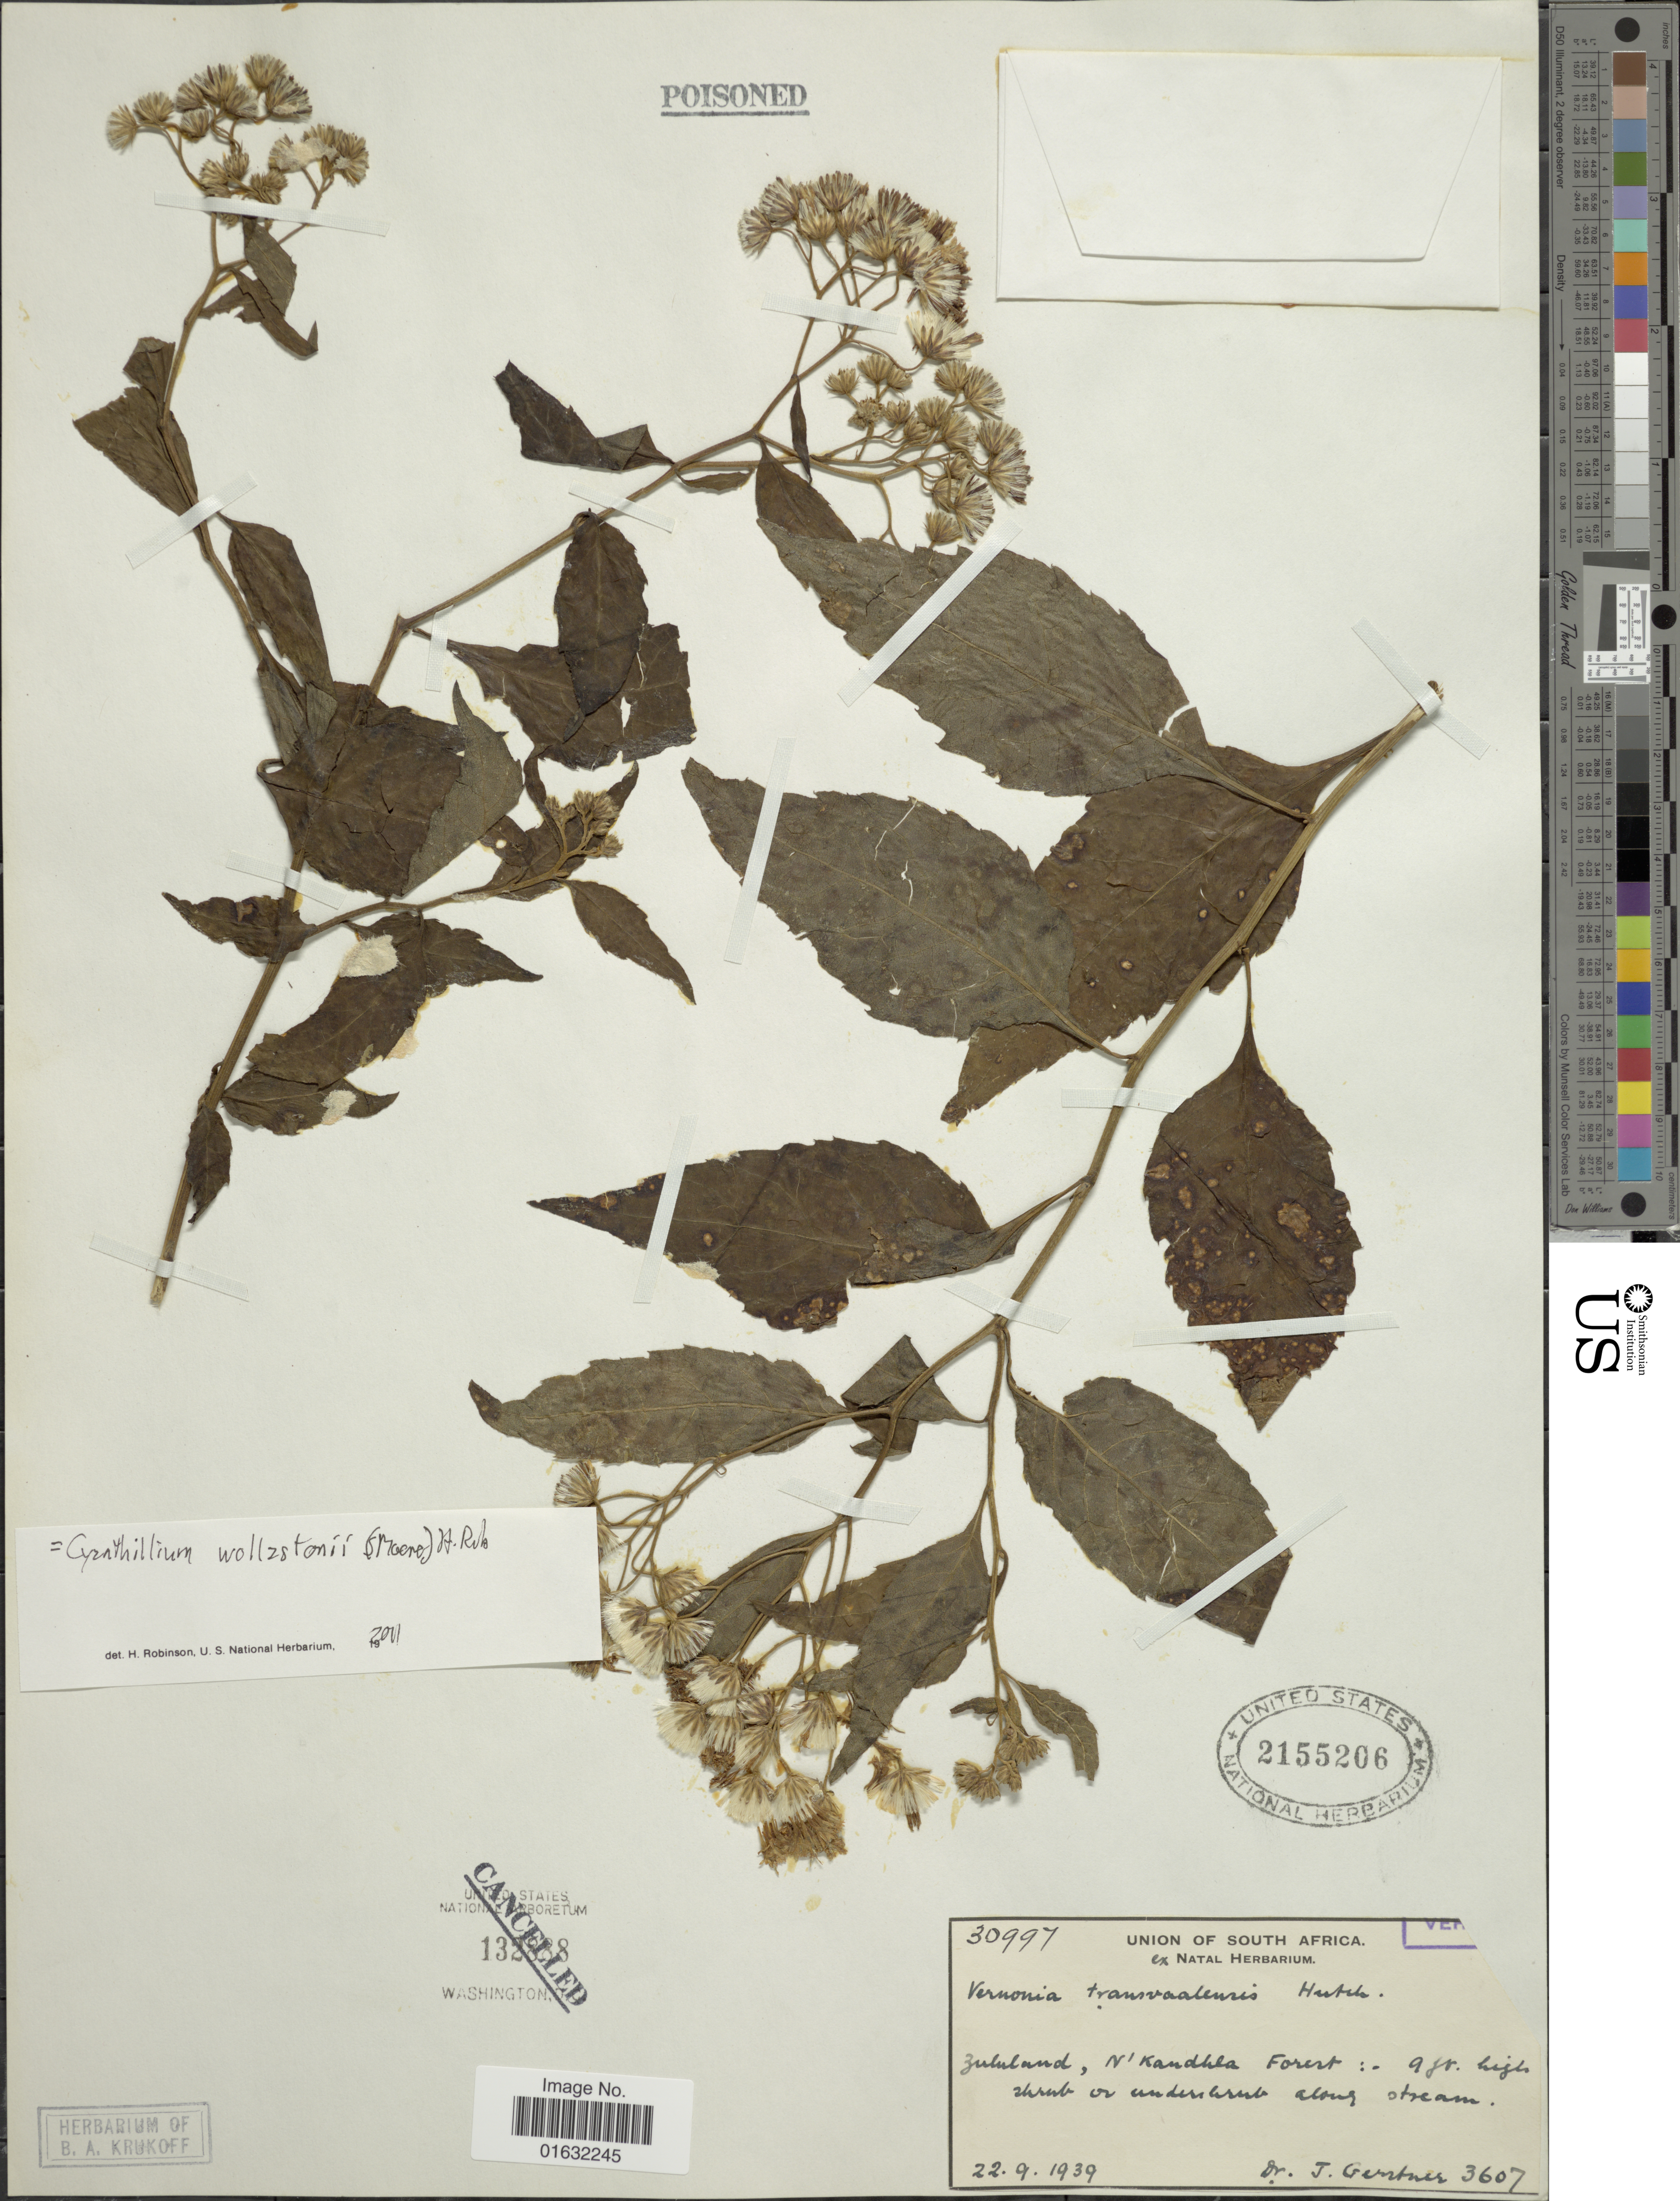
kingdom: Plantae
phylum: Tracheophyta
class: Magnoliopsida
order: Asterales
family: Asteraceae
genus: Cyanthillium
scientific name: Cyanthillium wollastonii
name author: (S. Moore) H. Rob.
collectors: J. Gerbner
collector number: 30997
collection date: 1939-09-22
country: South Africa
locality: Zululand, N'Kandhla Forest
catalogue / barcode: US 2155206